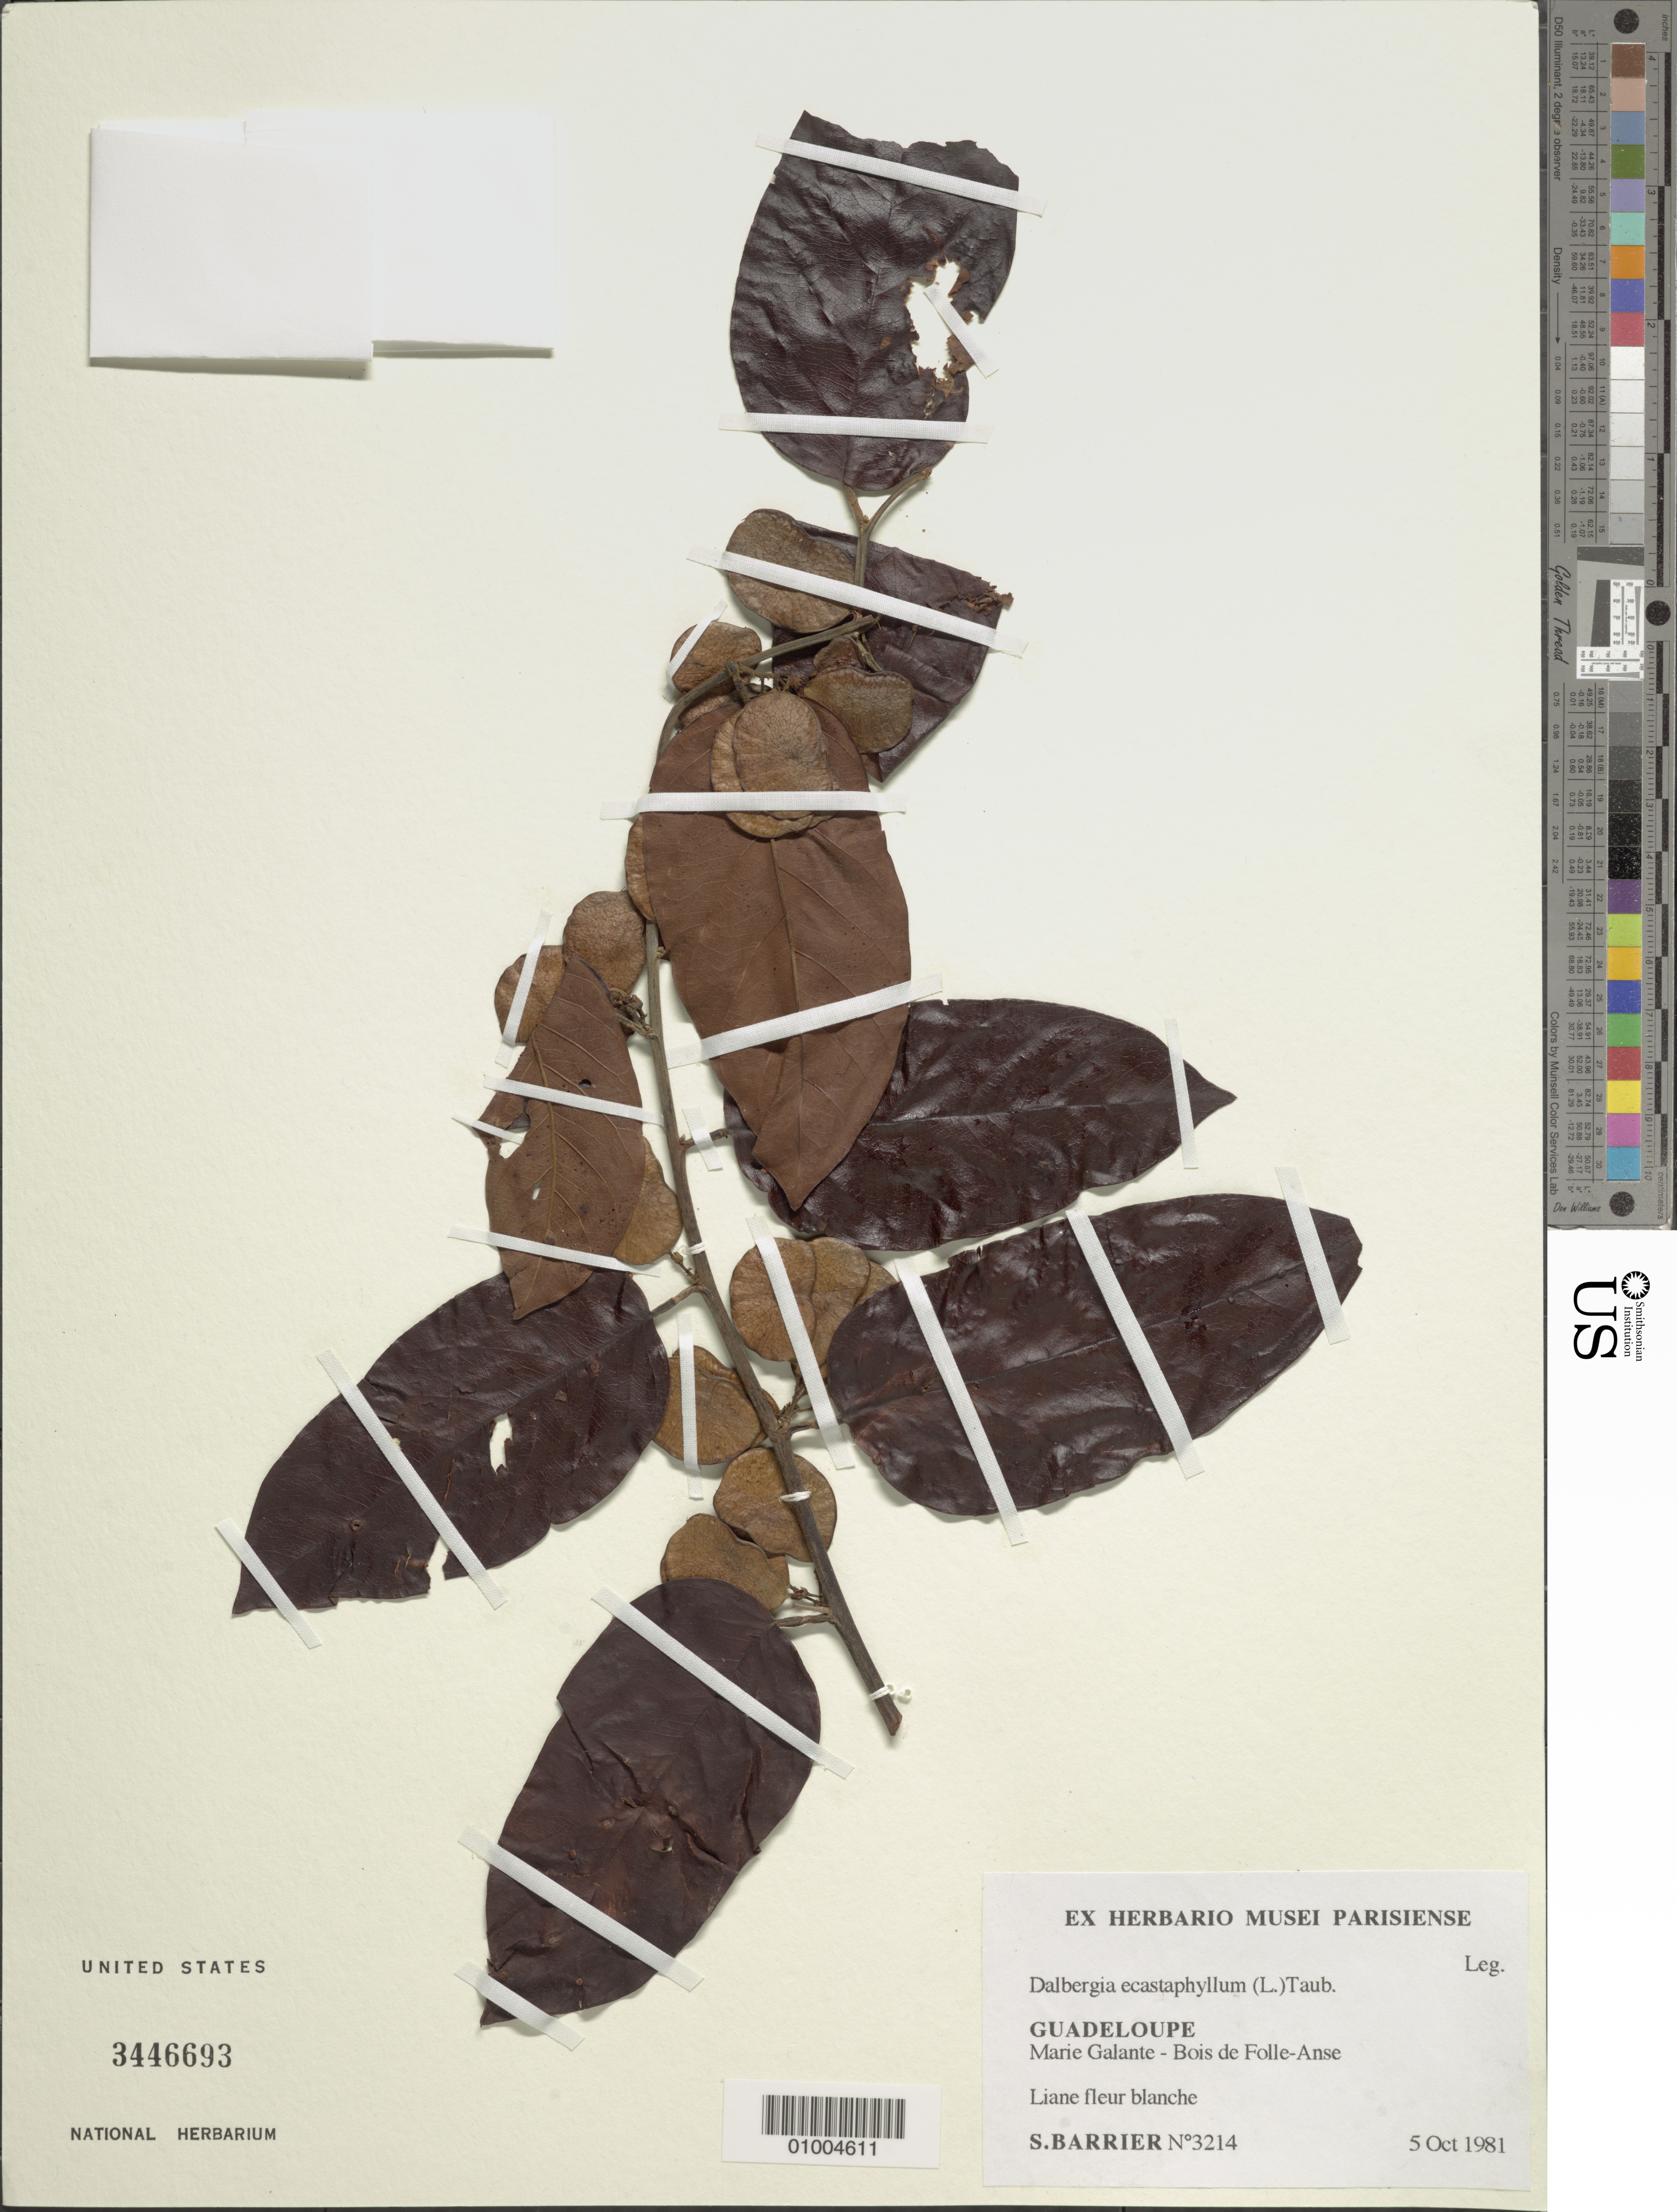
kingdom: Plantae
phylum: Tracheophyta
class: Magnoliopsida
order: Fabales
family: Fabaceae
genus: Dalbergia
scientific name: Dalbergia ecastaphyllum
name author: (L.) Taub.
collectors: S. Barrier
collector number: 3214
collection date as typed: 05 Oct 1981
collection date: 1981-10-05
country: Guadeloupe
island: Marie Galante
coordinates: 0 N, 0 E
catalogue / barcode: US 3446693